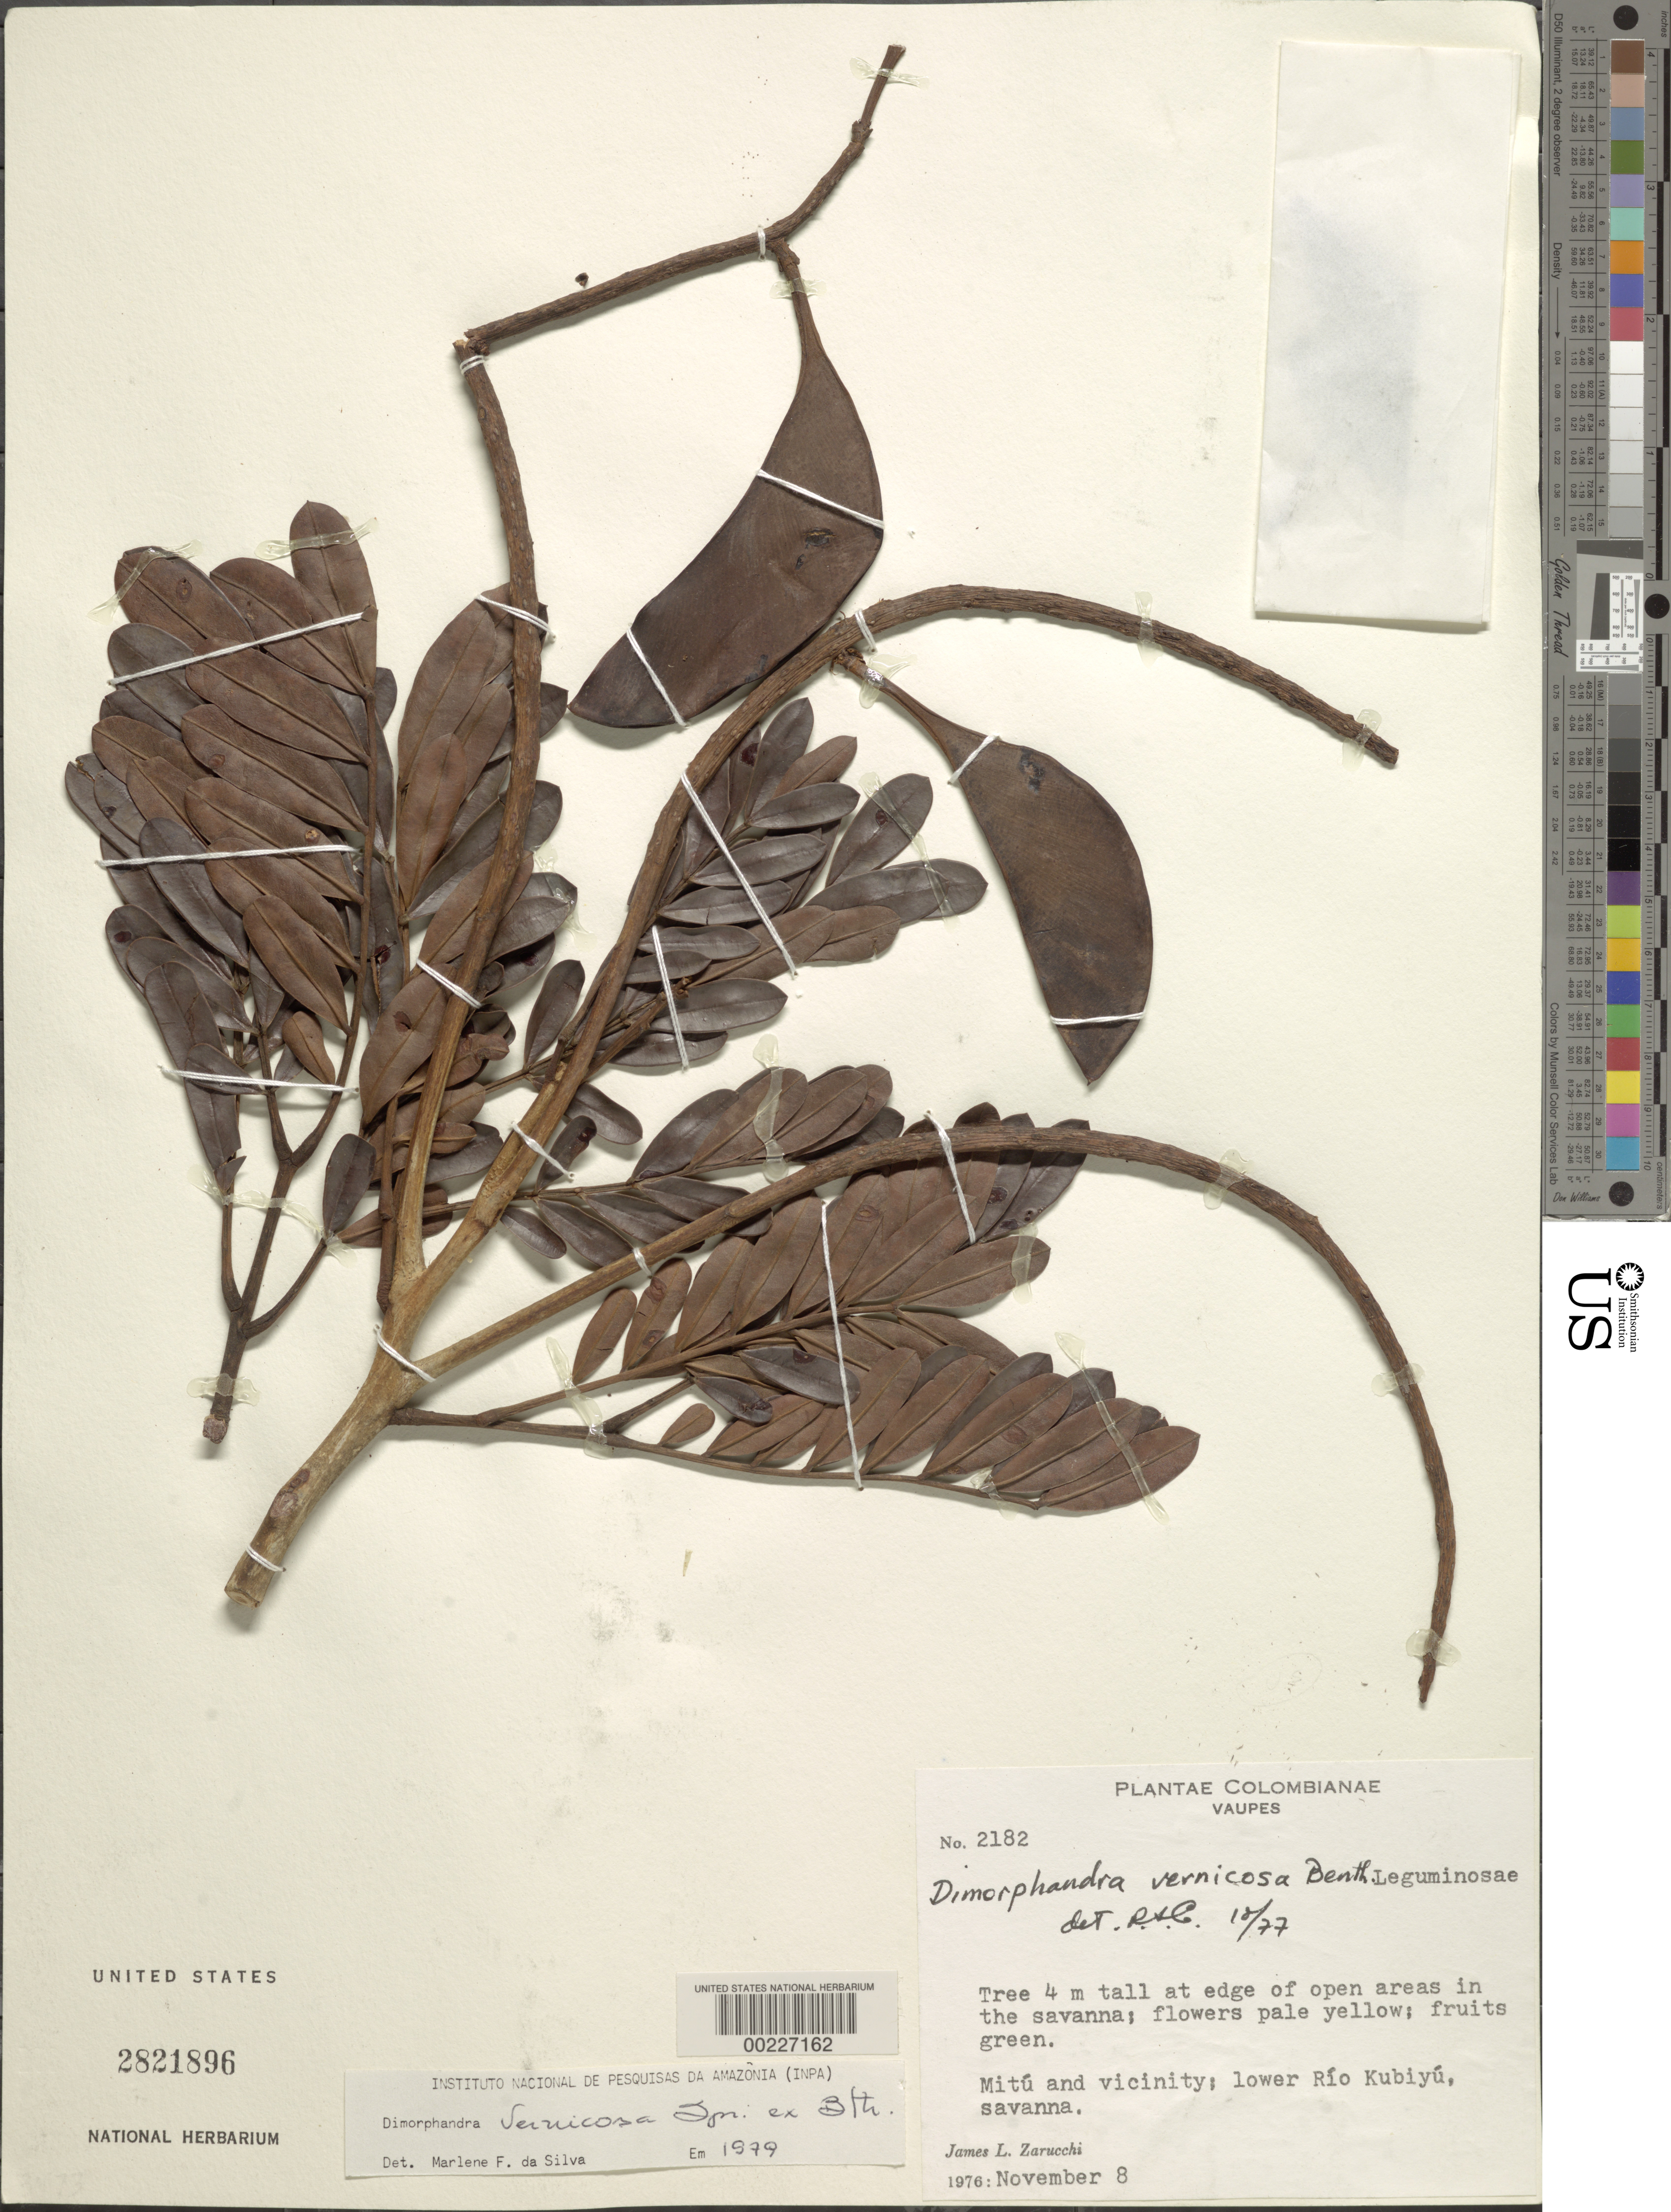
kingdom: Plantae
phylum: Tracheophyta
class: Magnoliopsida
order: Fabales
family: Fabaceae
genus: Dimorphandra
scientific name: Dimorphandra vernicosa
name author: Spruce ex Benth.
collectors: J. L. Zarucchi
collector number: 2182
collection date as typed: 08 Nov 1976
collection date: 1976-11-08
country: Colombia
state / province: Vaupés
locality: Mitu and vicinity; low Rio Kubiyu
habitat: At edge of open areas in the savanna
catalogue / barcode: US 2821896